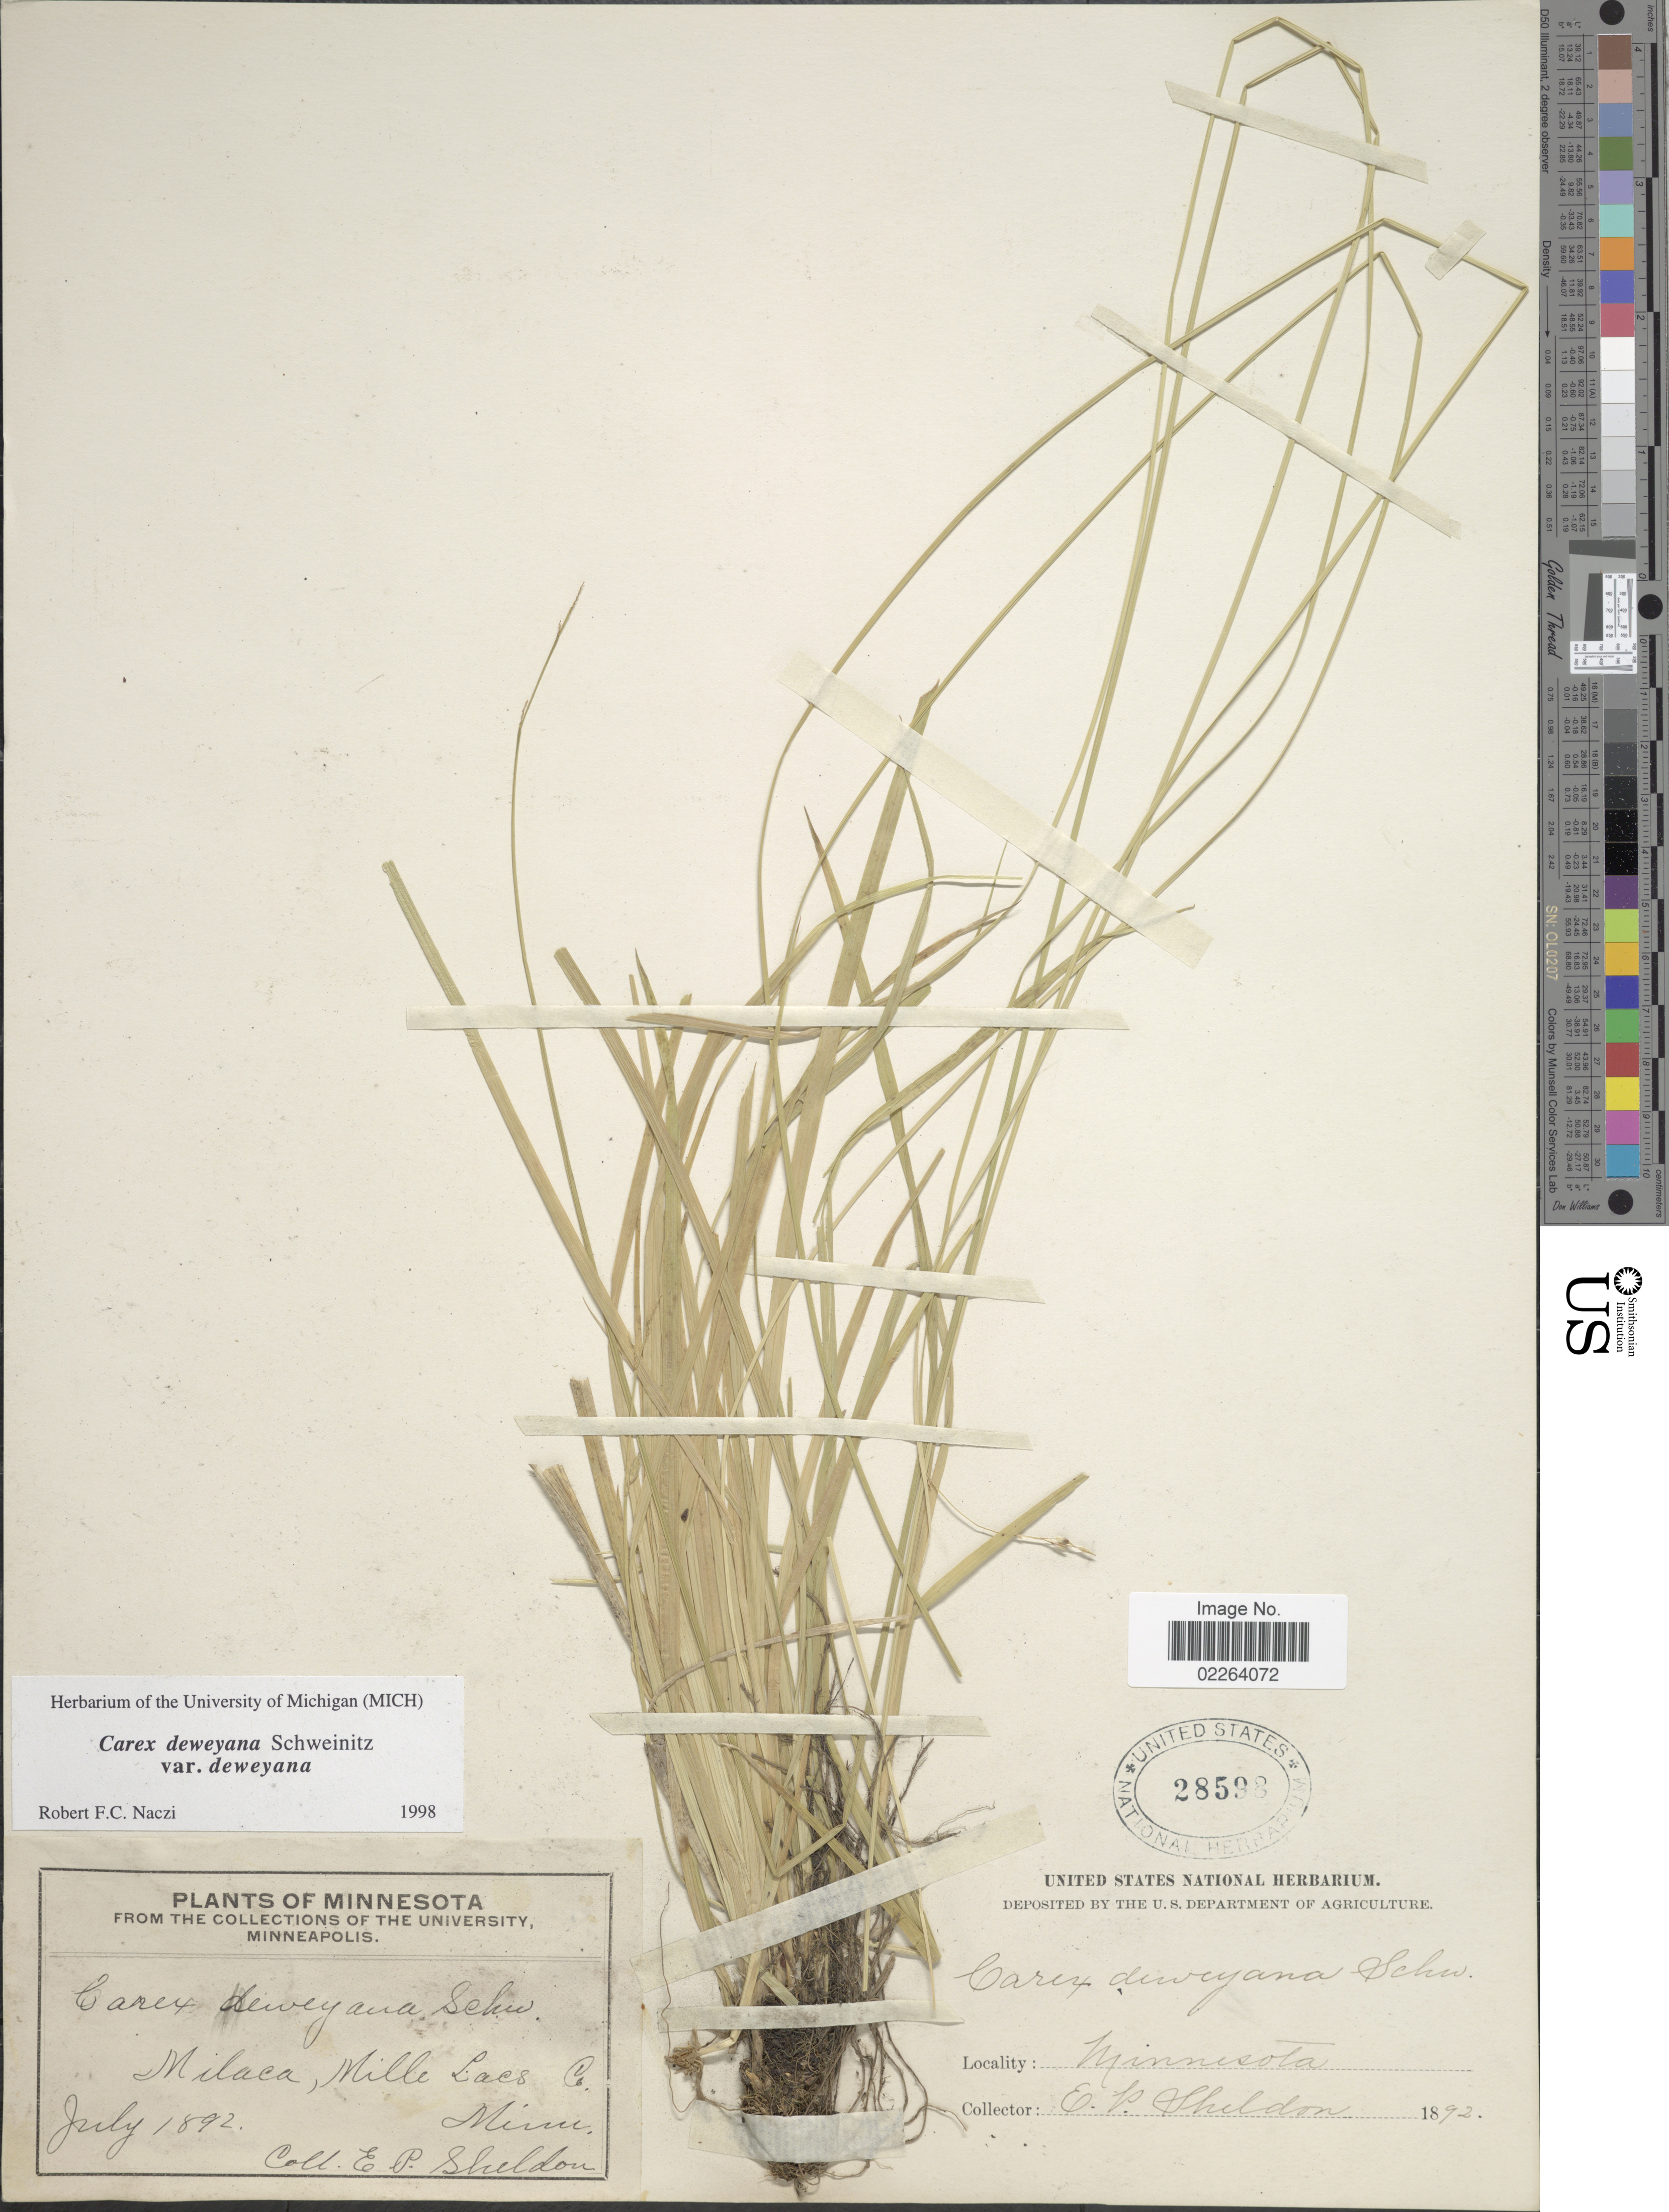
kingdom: Plantae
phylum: Tracheophyta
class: Liliopsida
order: Poales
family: Cyperaceae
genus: Carex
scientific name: Carex deweyana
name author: Schwein.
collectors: E. P. Sheldon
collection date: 1892-07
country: United States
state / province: Minnesota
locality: Milaca, Mille Lacs Co.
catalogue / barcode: US 28598